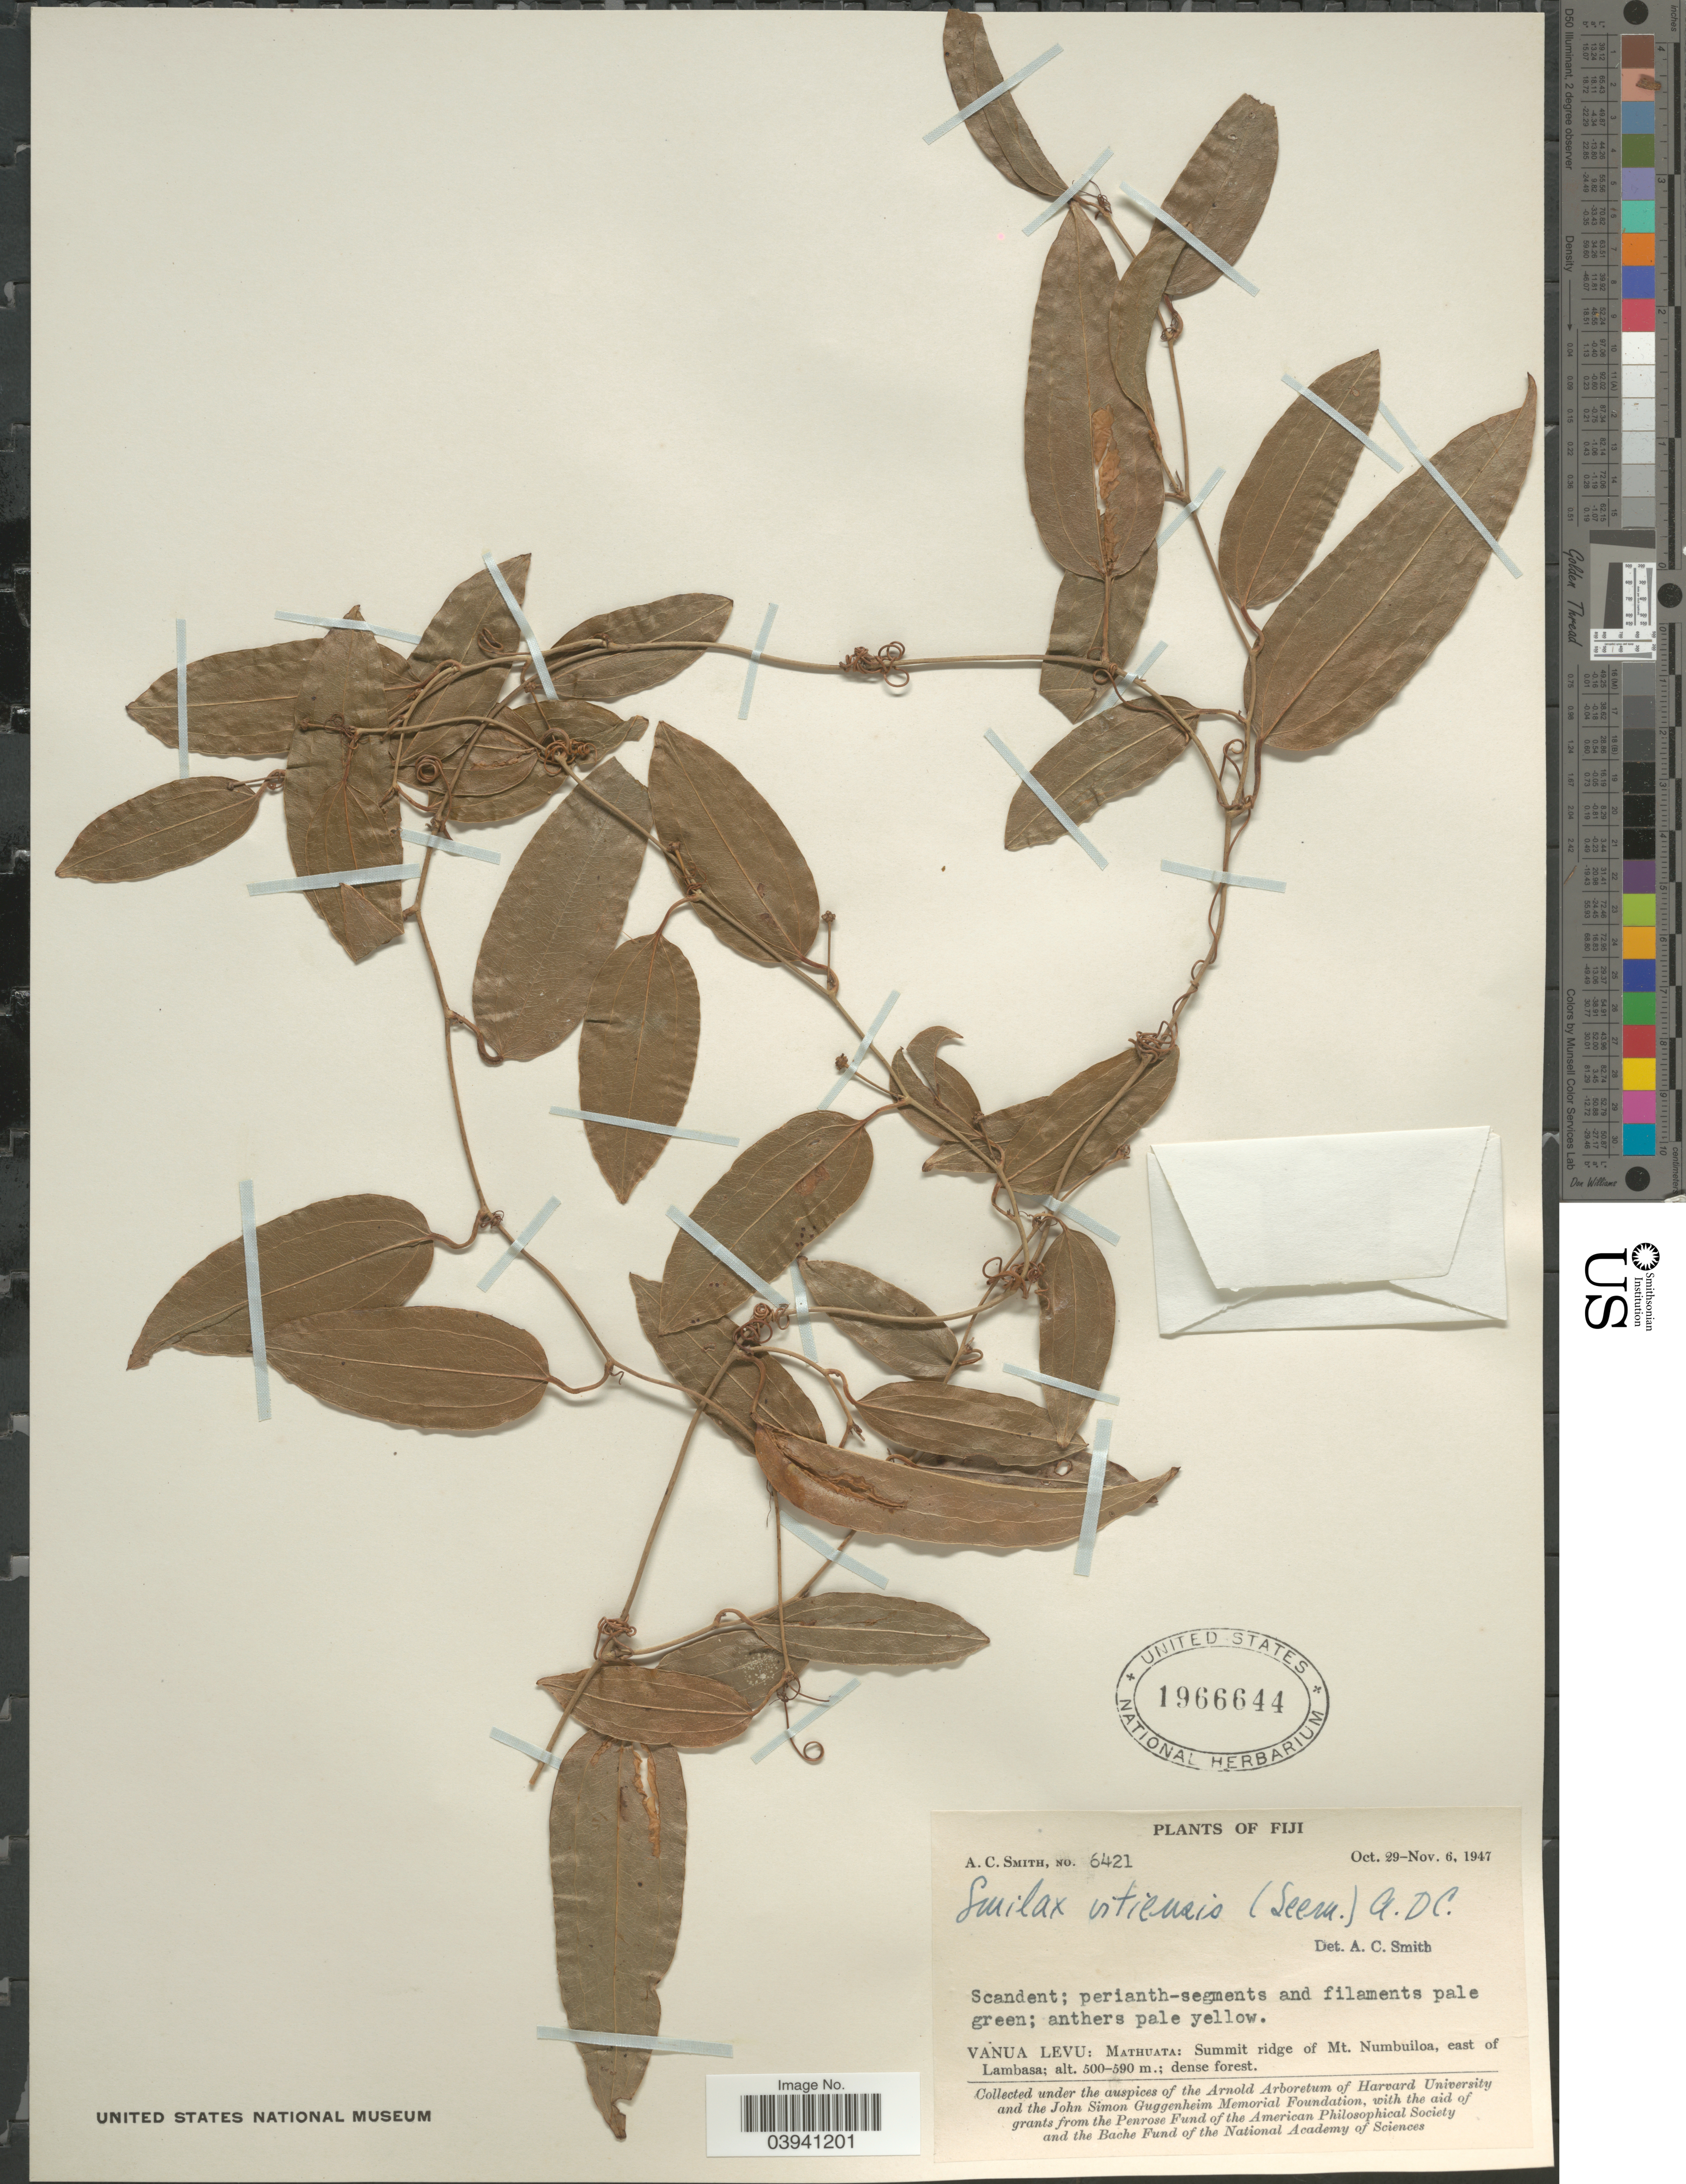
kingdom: Plantae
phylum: Tracheophyta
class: Liliopsida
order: Liliales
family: Smilacaceae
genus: Smilax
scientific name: Smilax vitiensis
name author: (Seem.) A. DC.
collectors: A. C. Smith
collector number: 6421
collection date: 1947-10-29/1947-11-06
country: Fiji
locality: Vanua Levu: Mathuata: Summit ridge of Mt. Numbuiloa, east of Lambasa.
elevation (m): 500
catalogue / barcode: US 1966644